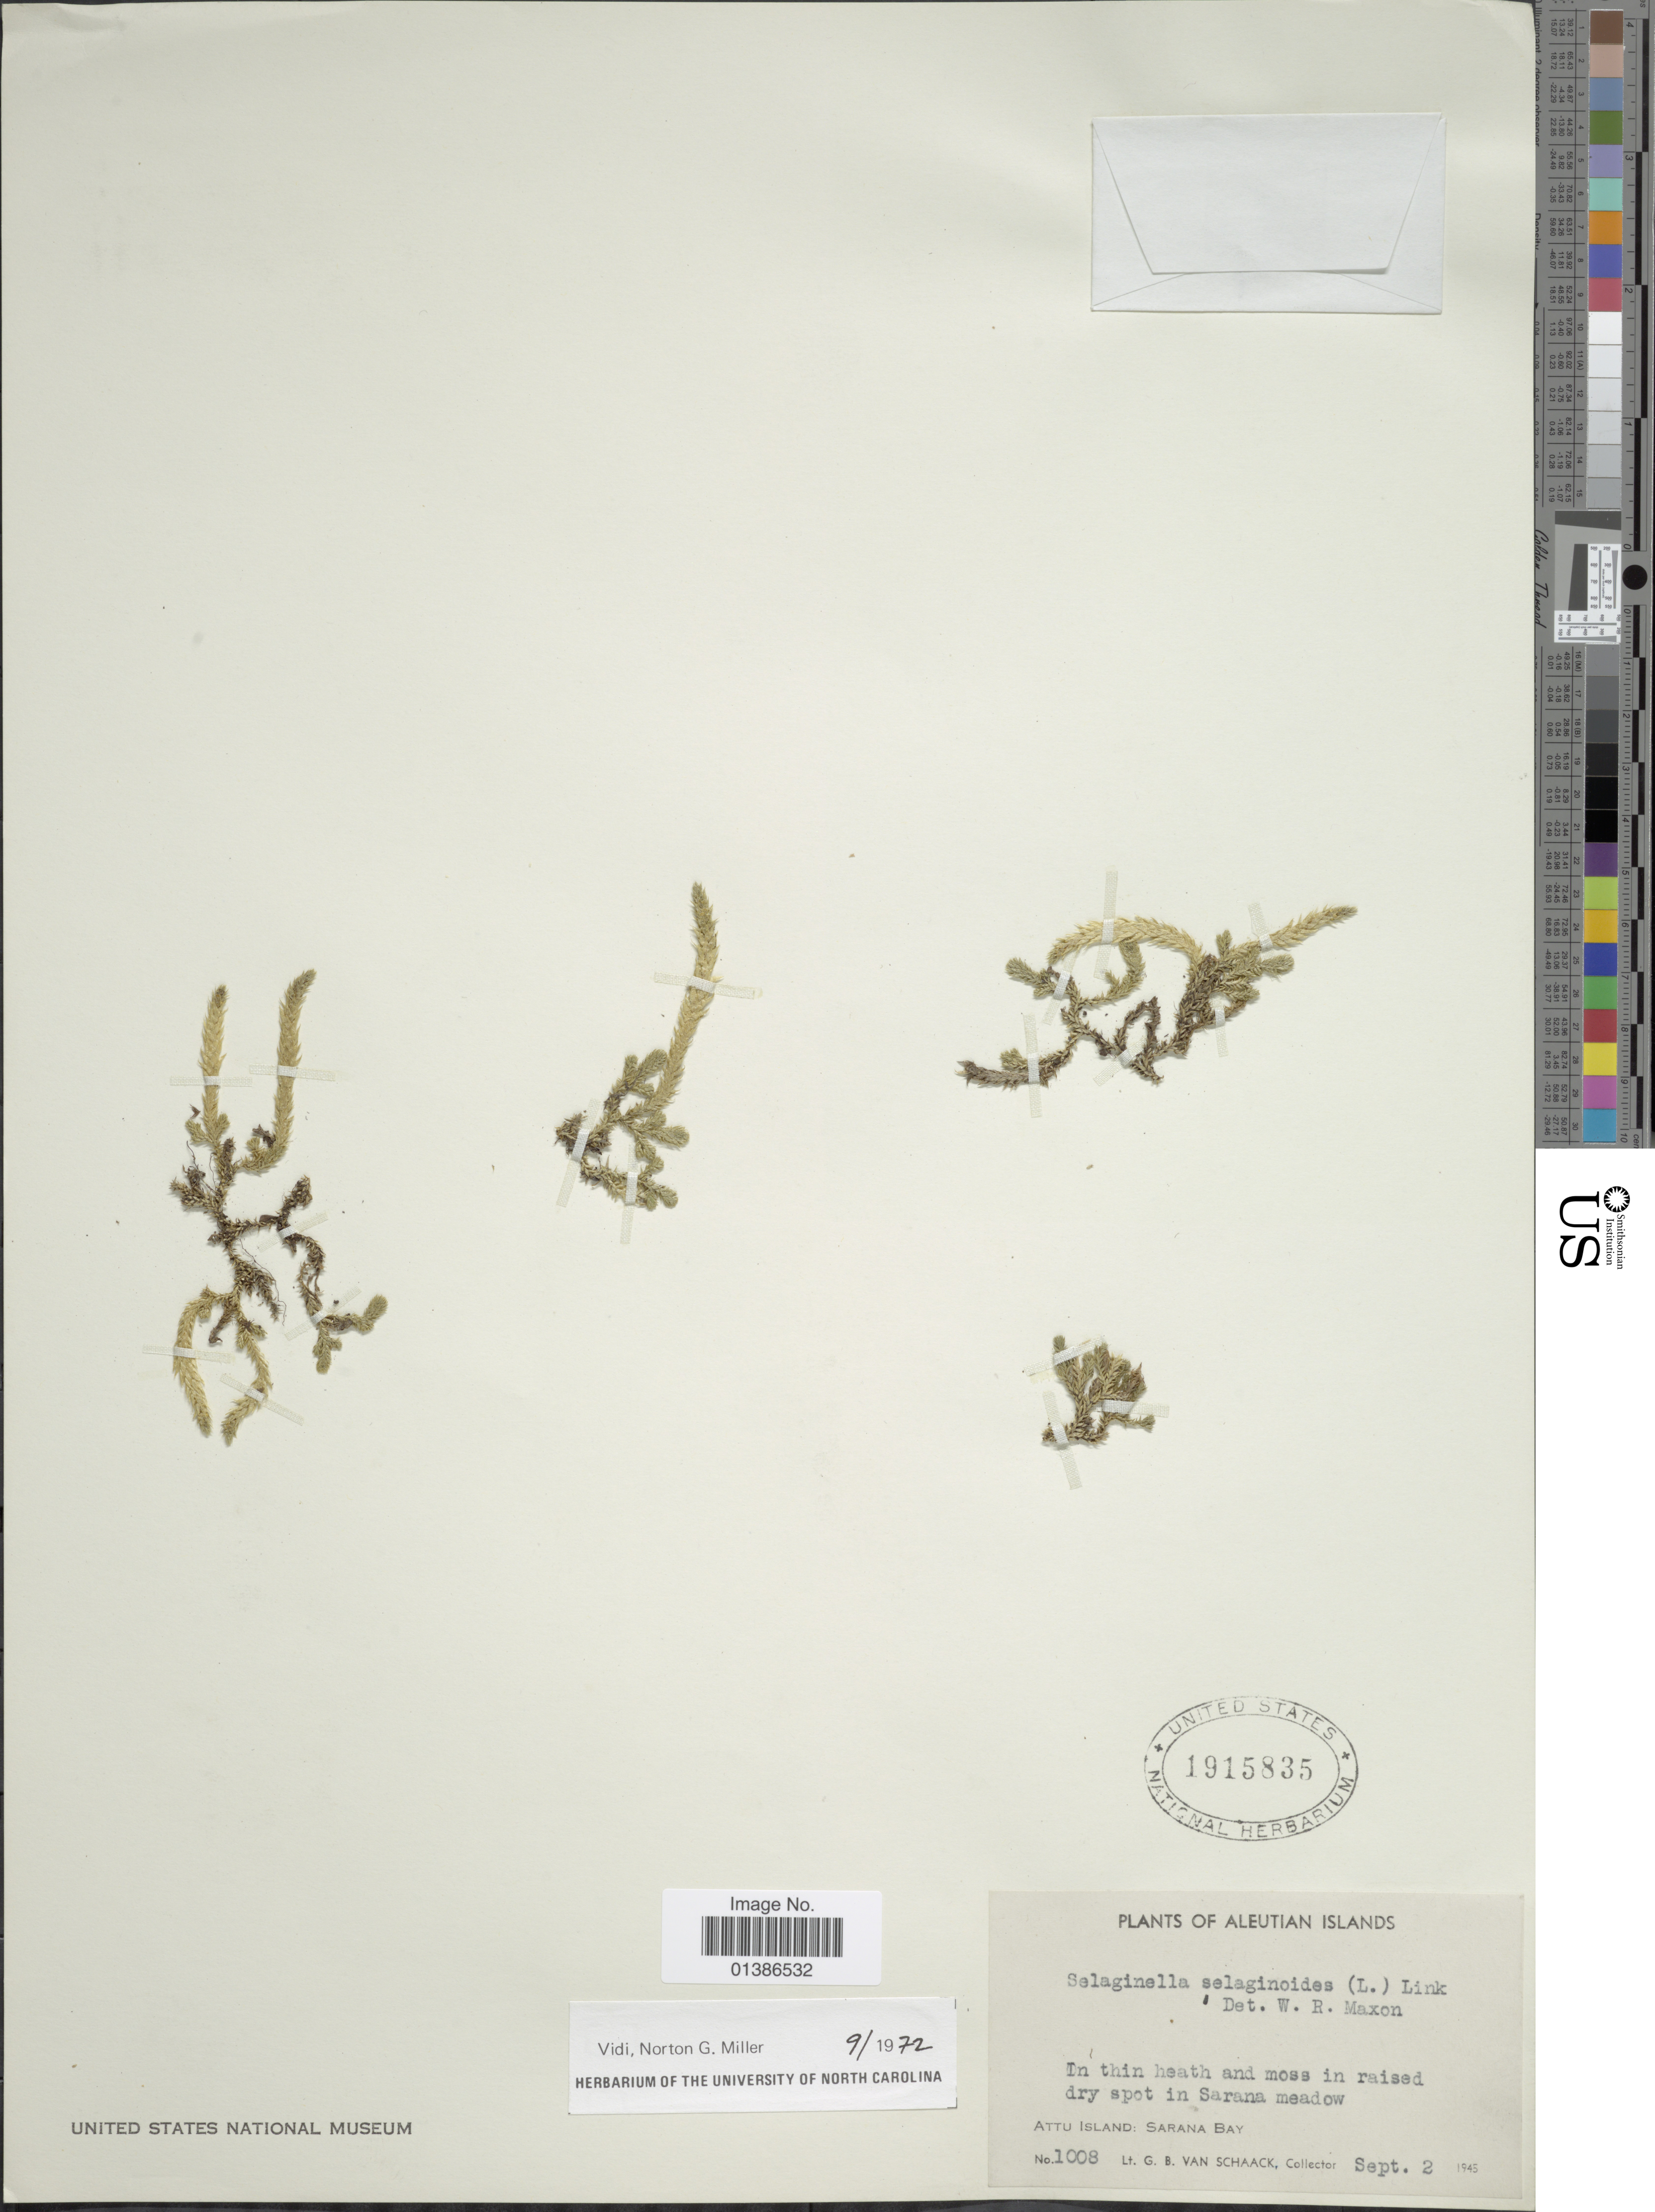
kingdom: Plantae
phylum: Tracheophyta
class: Lycopodiopsida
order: Selaginellales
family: Selaginellaceae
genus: Selaginella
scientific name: Selaginella selaginoides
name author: (L.) Link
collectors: G. Van Schaak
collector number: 1008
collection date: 1945-09-02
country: United States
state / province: Alaska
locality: In thin heath and moss in raised dry spot in Sarana meadow. Attu Island: Sarana Bay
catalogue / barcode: US 1915835